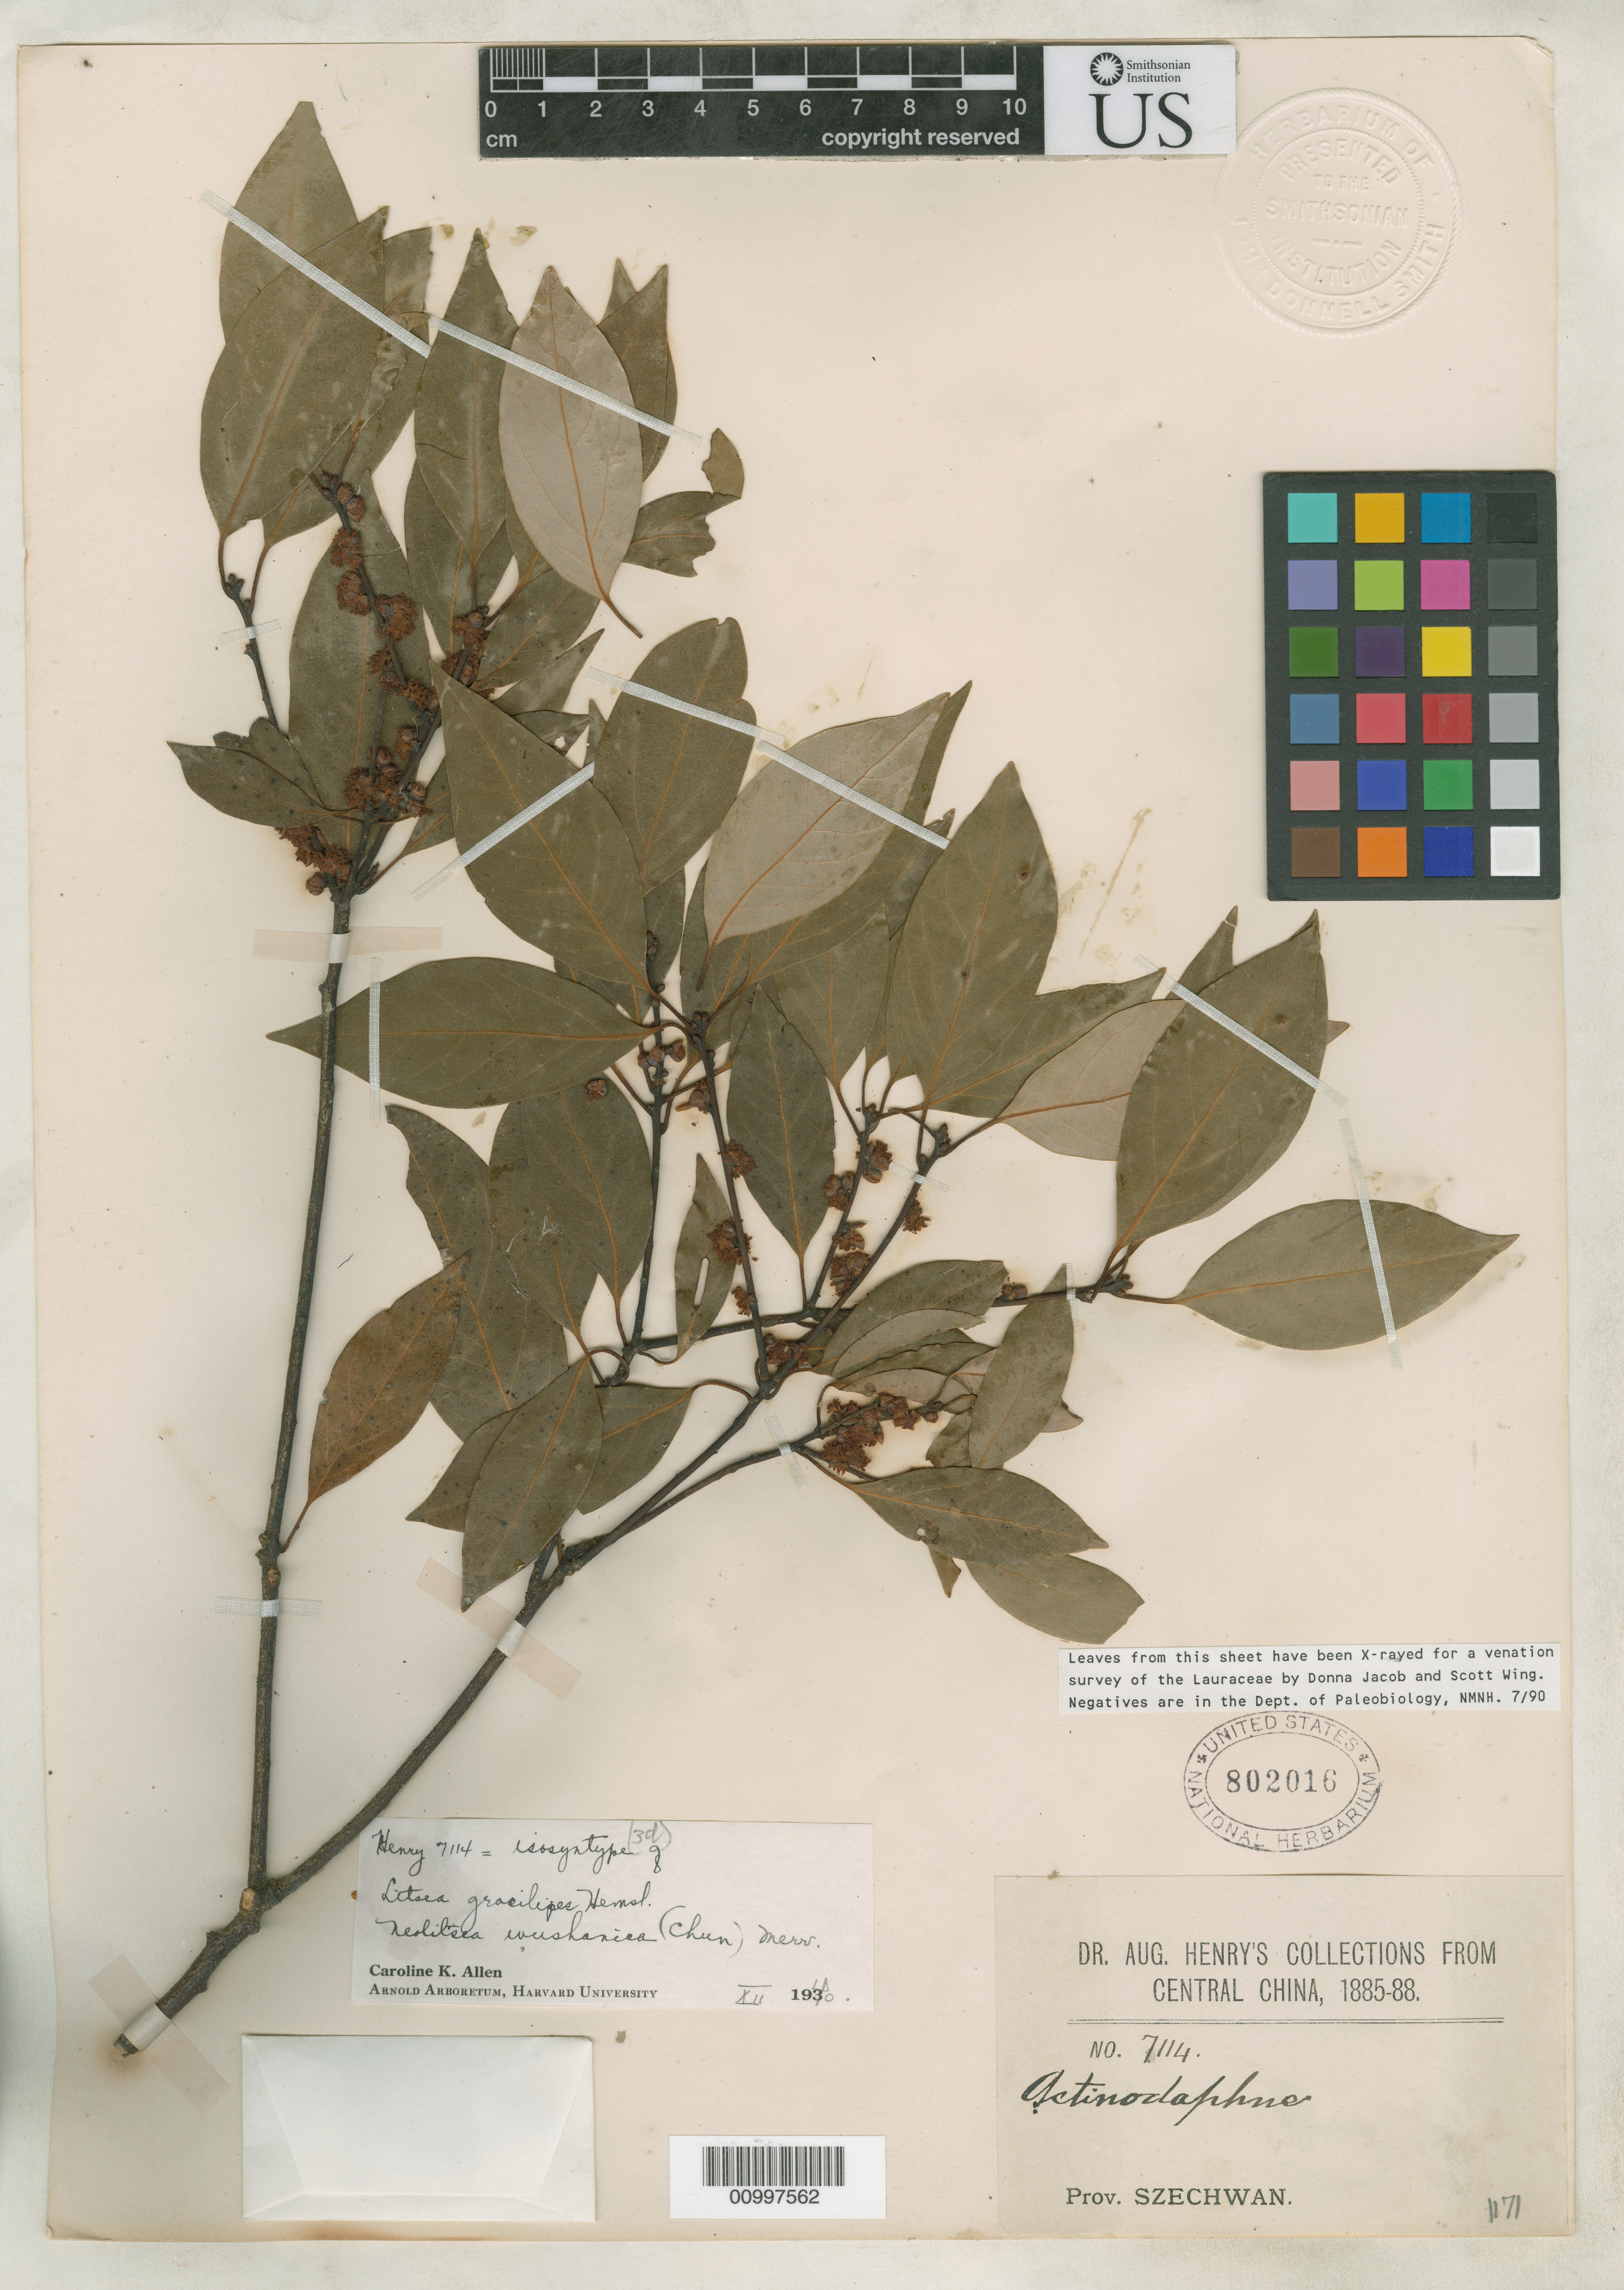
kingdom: Plantae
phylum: Tracheophyta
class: Magnoliopsida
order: Laurales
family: Lauraceae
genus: Litsea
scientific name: Litsea gracilipes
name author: Hemsl.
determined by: Allen, C. K.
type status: Isosyntype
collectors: A. Henry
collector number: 7114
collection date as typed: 1885 to -- --- 1888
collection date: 1885/1888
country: China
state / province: Sichuan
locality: Prov. Szechwan. [protologue, "Szechuen: North Wushan"]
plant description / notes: Later homonym of Litsea gracilipes Hook.f. (1886).; Also a type of Litsea wushanica Chun, nom. nov.; Replacement name for Litsea gracilipes Hemsl. (1891), non L. gracilipes Hook.f. (1886).; Also a type of Litsea gracilipes Hemsl., nom. illeg.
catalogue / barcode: US 802016